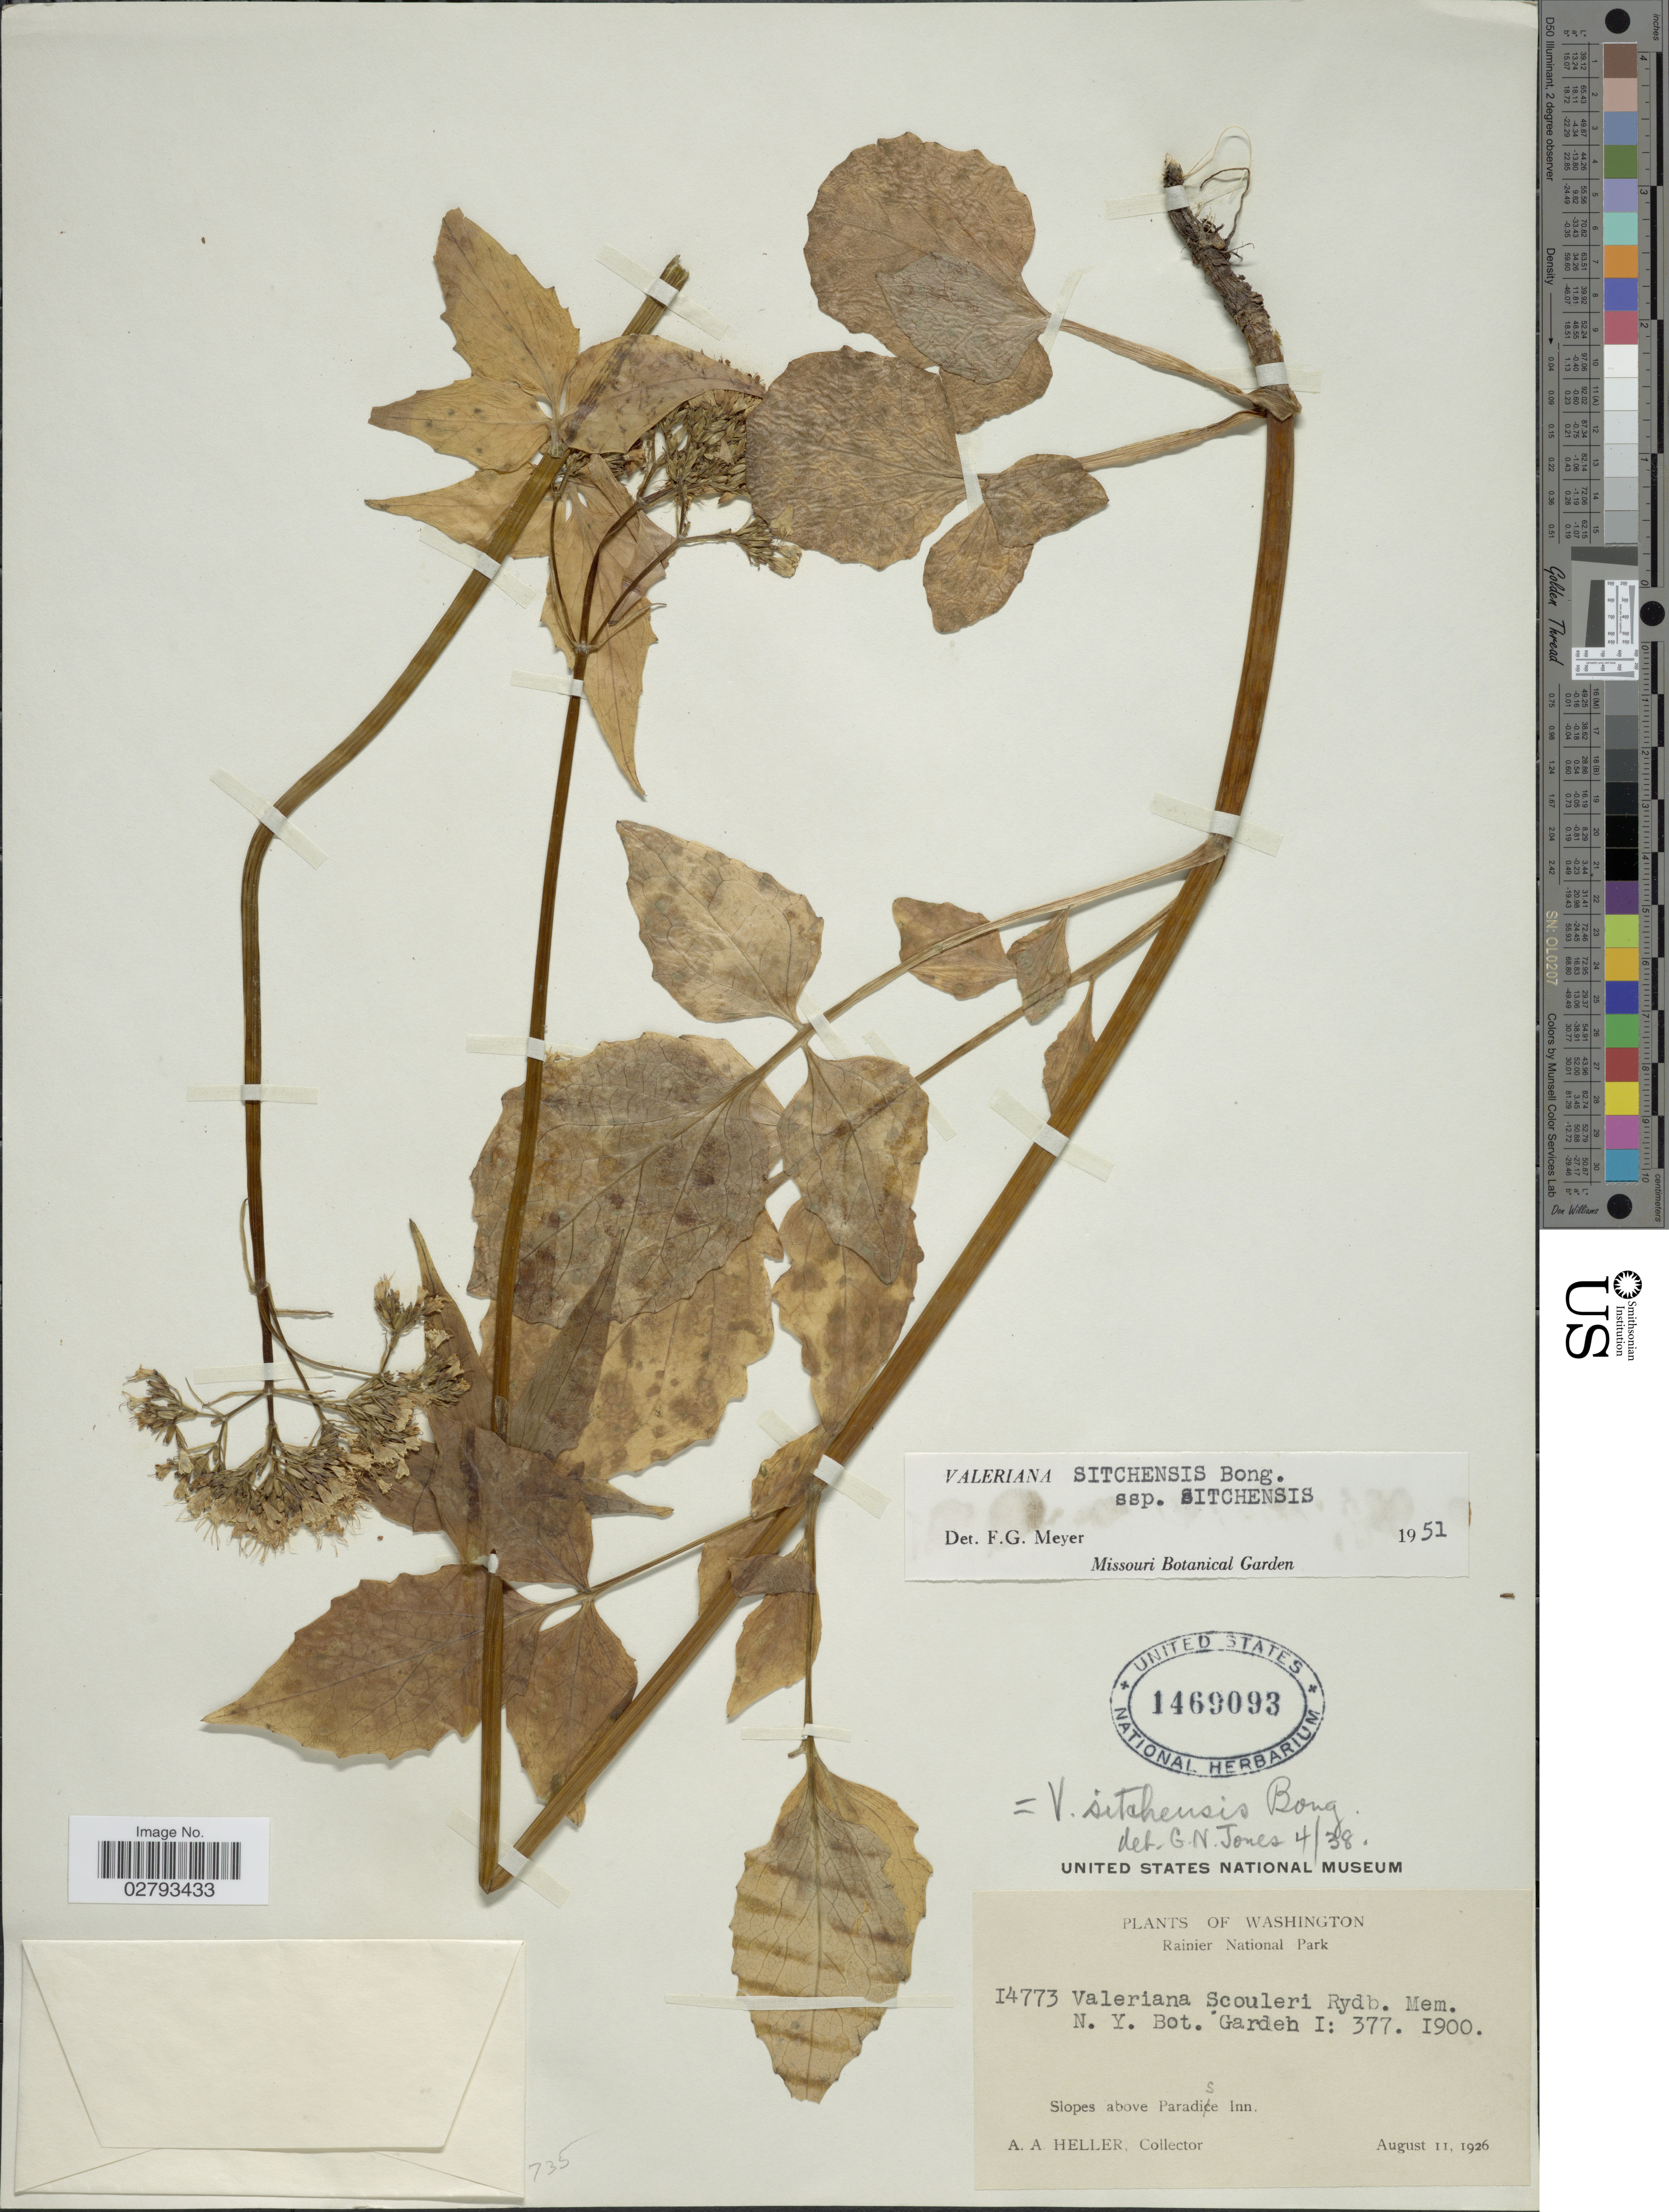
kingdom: Plantae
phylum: Tracheophyta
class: Magnoliopsida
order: Dipsacales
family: Caprifoliaceae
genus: Valeriana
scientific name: Valeriana sitchensis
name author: Bong.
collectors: A. A. Heller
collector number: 14773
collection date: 1926-08-11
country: United States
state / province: Washington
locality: Rainier National Park. Slopes above Paradise Inn.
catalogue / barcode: US 1469093